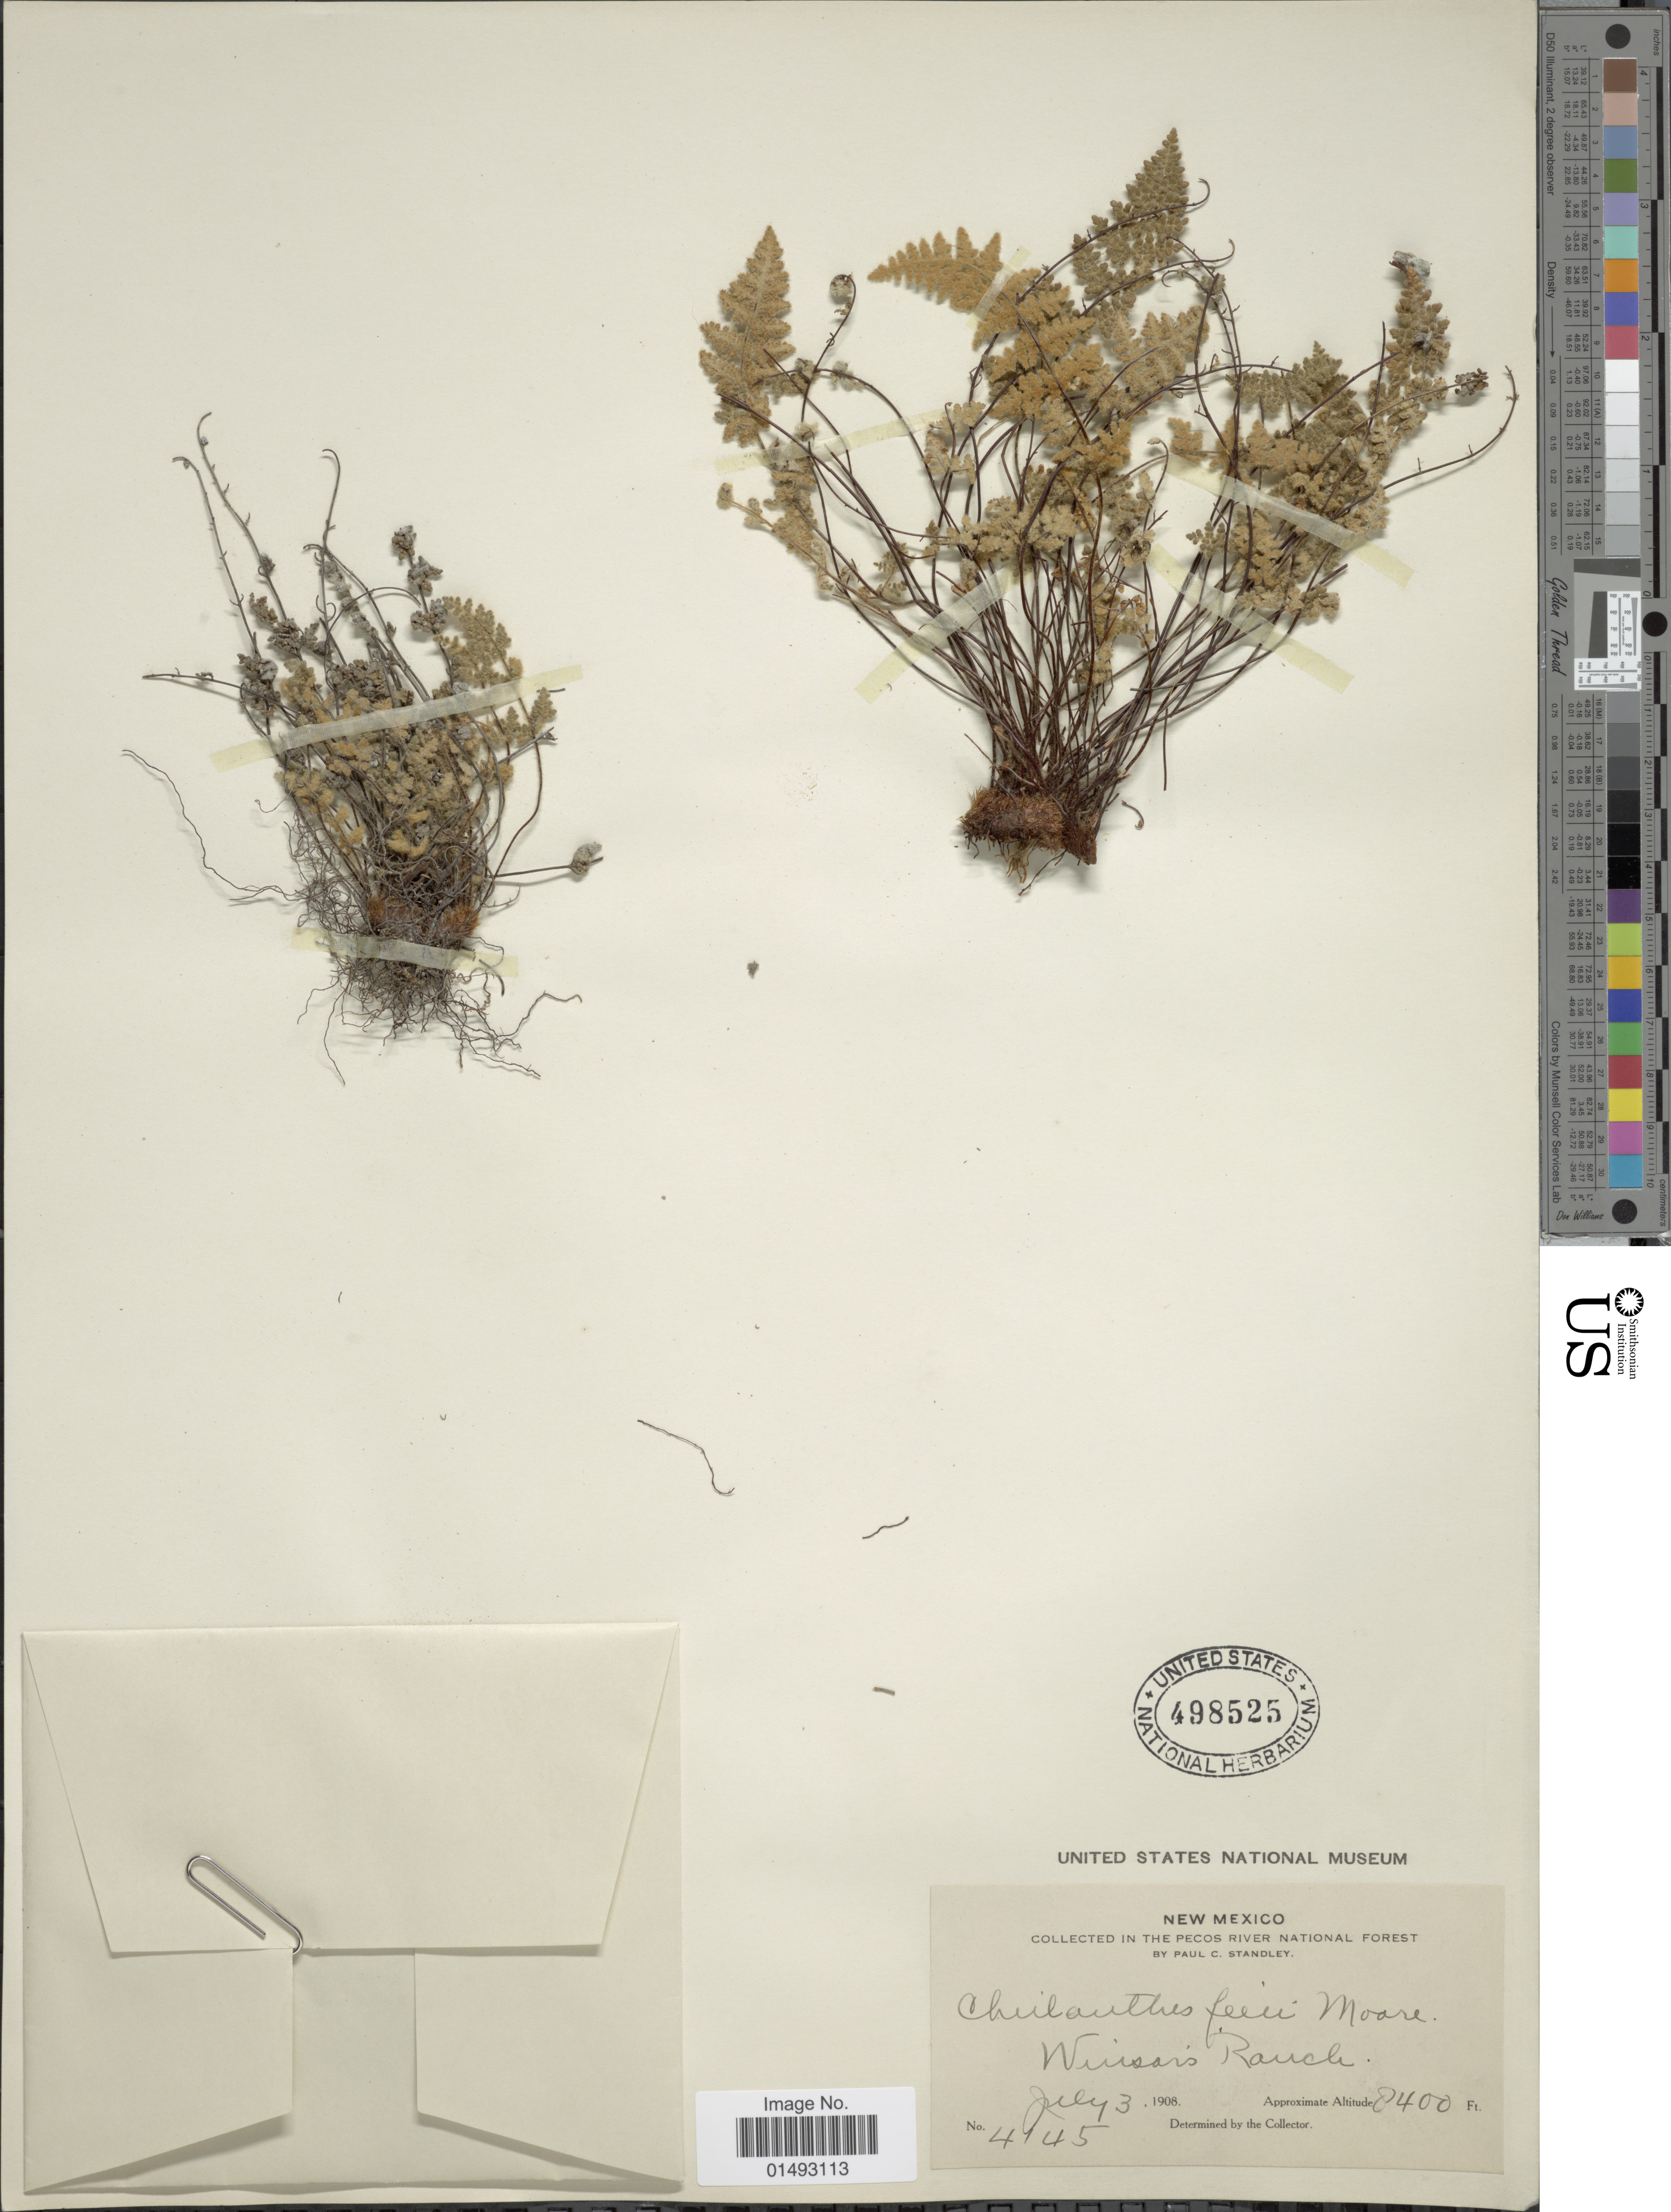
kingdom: Plantae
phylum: Tracheophyta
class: Polypodiopsida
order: Polypodiales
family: Pteridaceae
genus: Myriopteris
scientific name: Myriopteris gracilis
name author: Fée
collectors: P. C. Standley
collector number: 4145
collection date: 1908-07-03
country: United States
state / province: New Mexico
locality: In the Pecos River National Forest, Wuisars Ranch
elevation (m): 2560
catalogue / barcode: US 498525